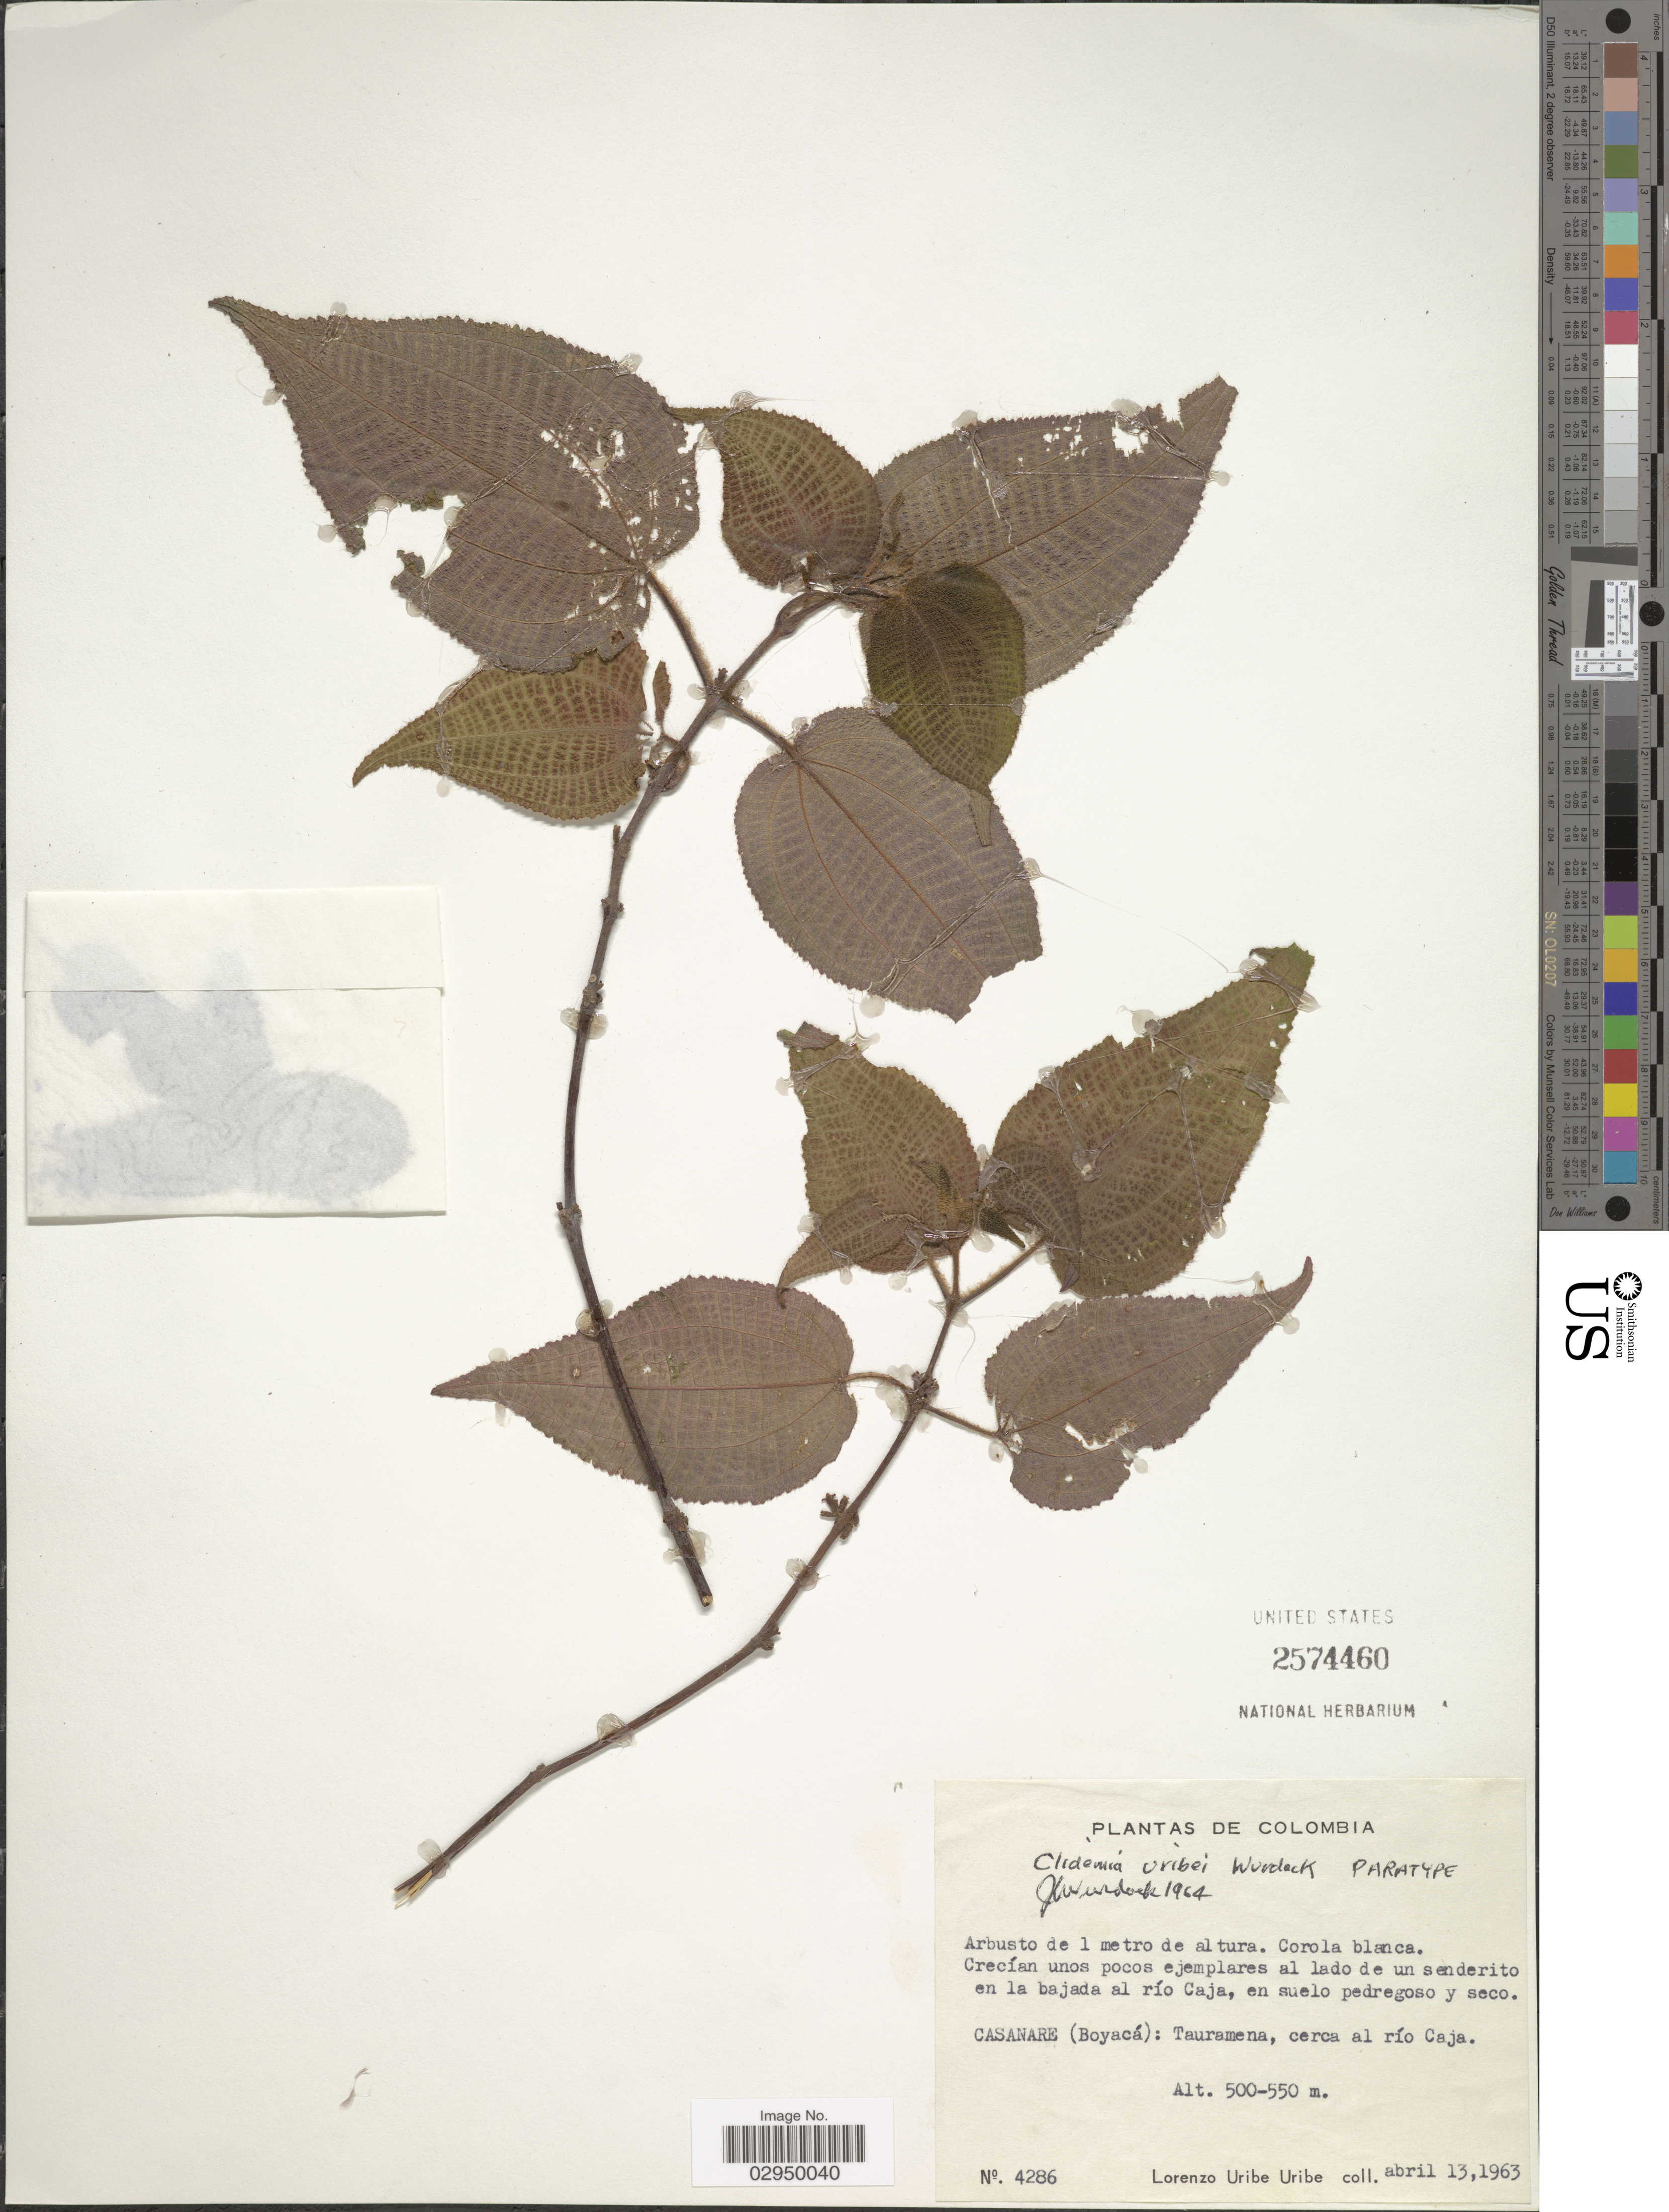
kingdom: Plantae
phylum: Tracheophyta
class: Magnoliopsida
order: Myrtales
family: Melastomataceae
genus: Clidemia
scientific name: Clidemia uribei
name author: Wurdack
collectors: L. Uribe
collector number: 4286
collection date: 1963-04-13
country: Colombia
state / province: Boyacá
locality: Crecían unos pocos ejemplares al lado de un senderito en la bajada al río Caja, en suelo pedrogoso y seco. Casanare (Boyacá): Tauramena, cerca al río Caja.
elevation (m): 500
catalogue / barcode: US 2574460